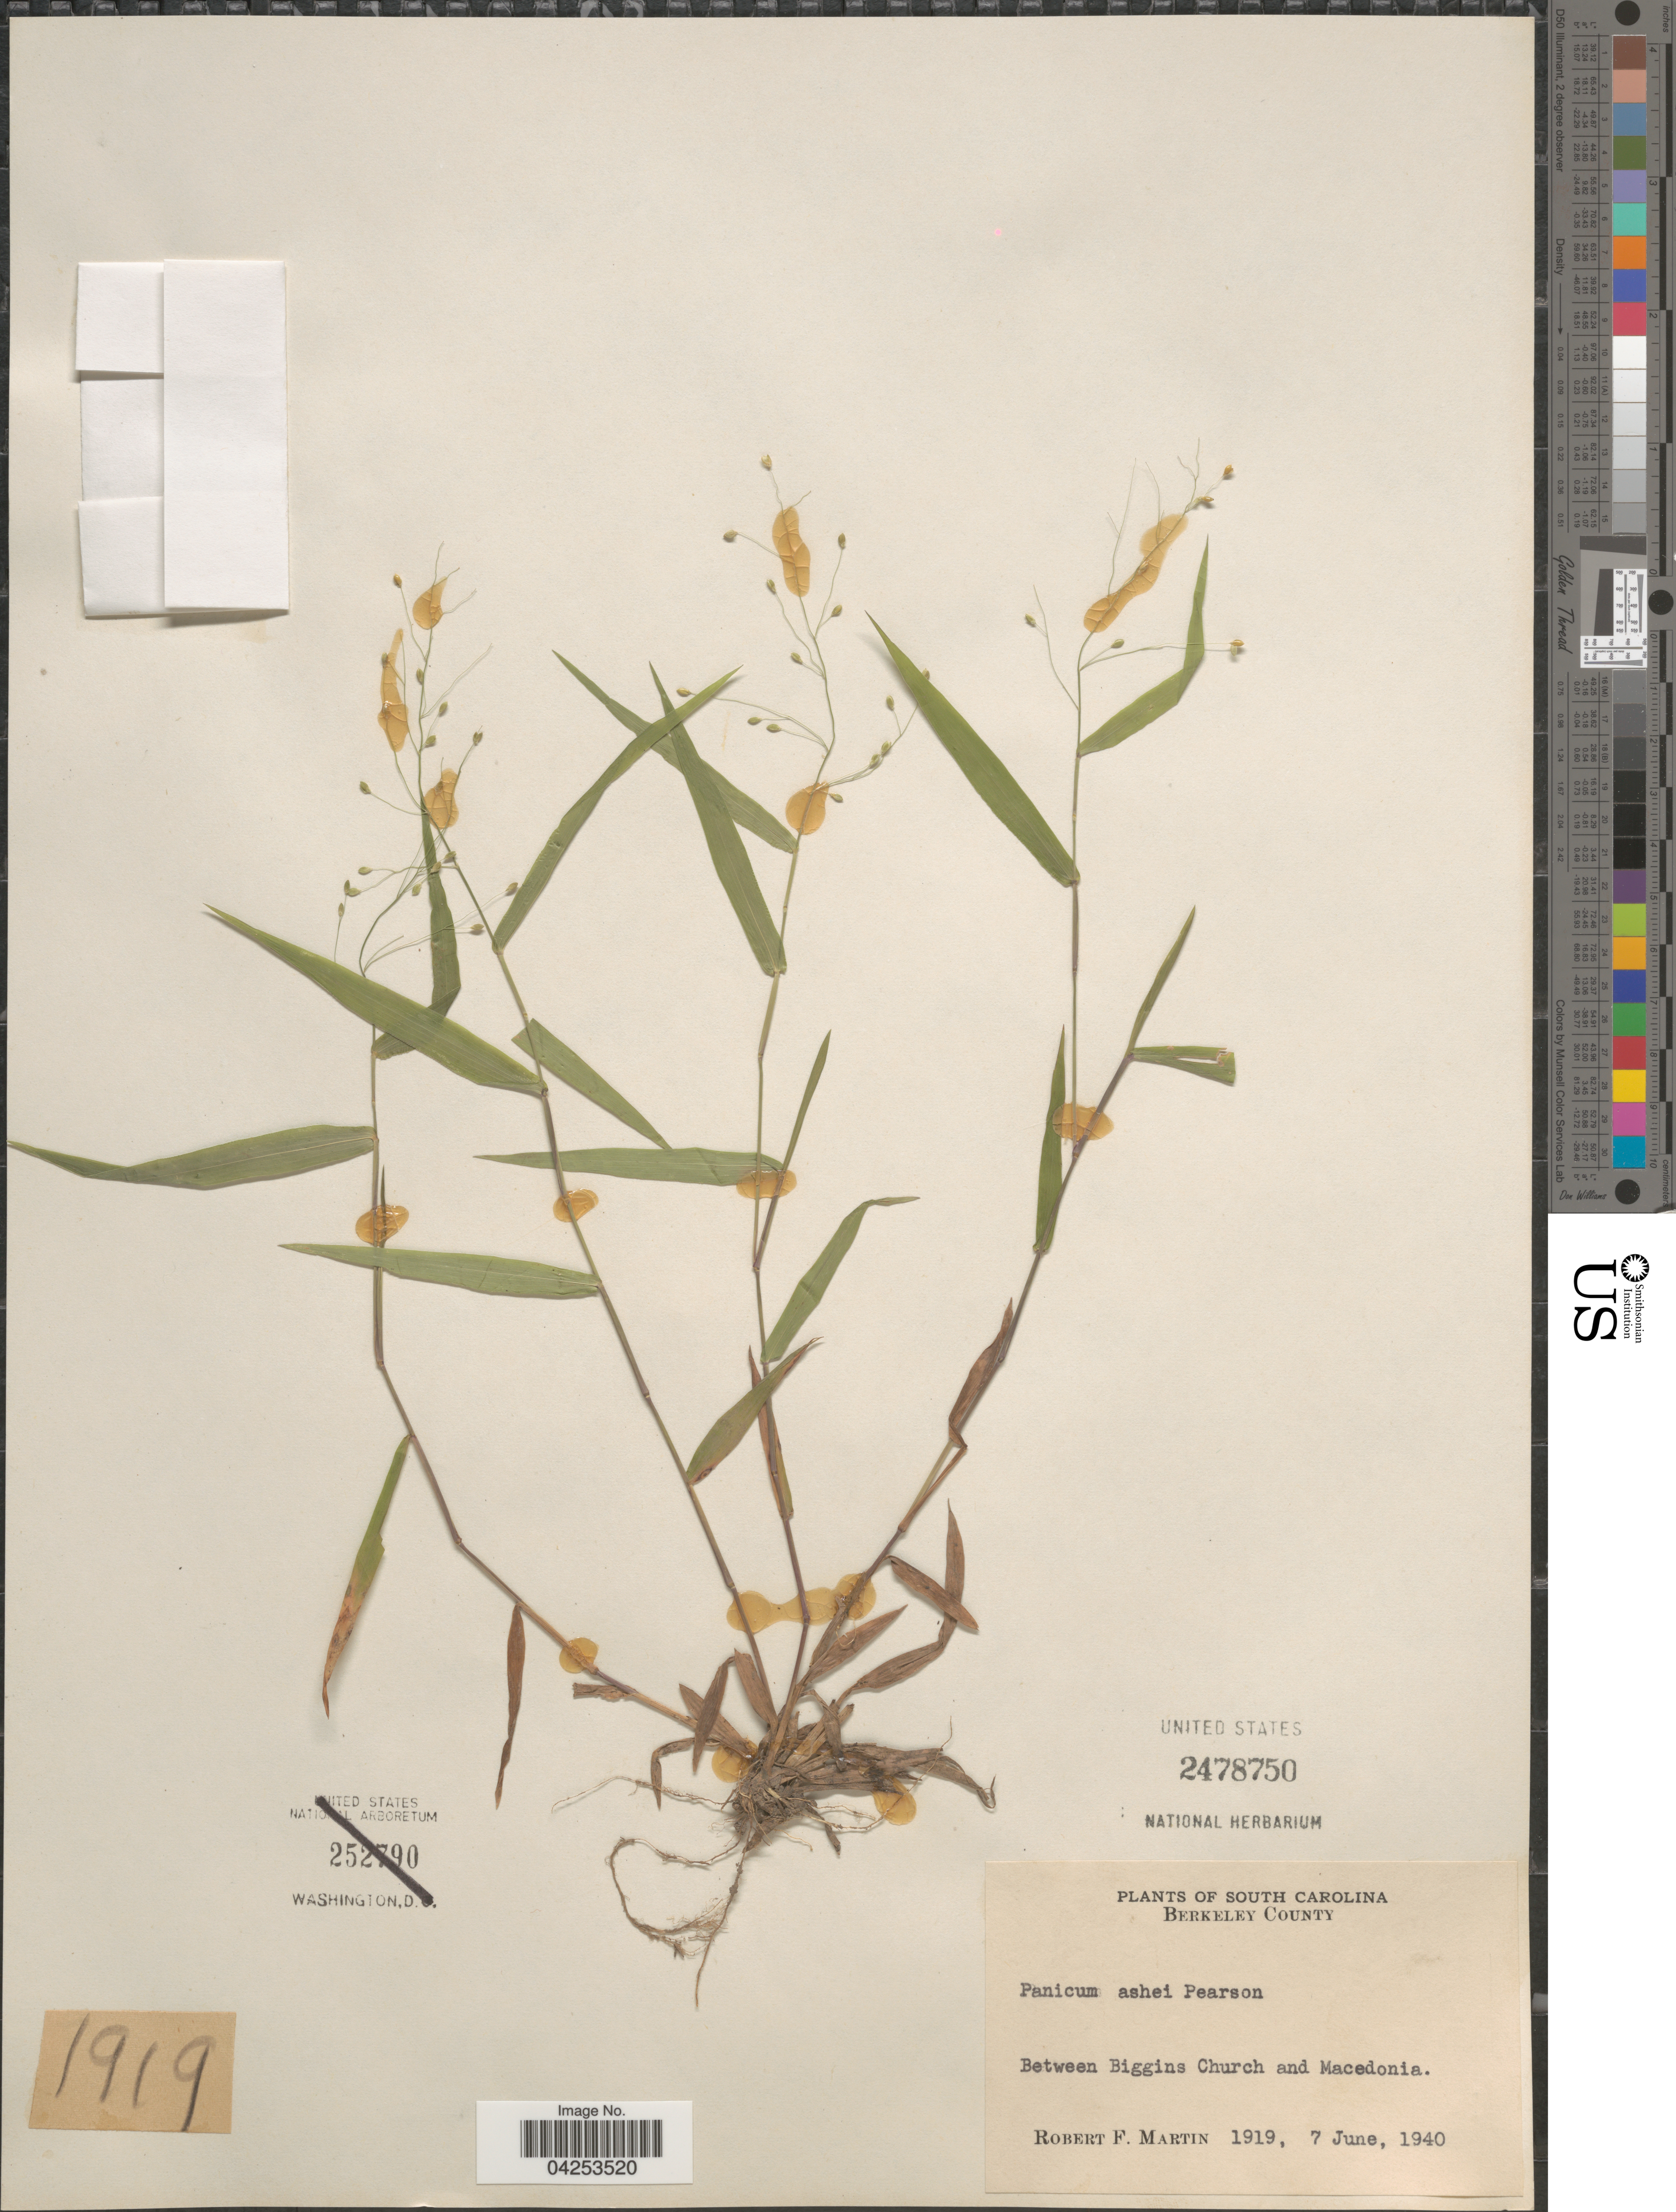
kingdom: Plantae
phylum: Tracheophyta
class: Liliopsida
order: Poales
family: Poaceae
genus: Dichanthelium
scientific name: Dichanthelium commutatum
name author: (Schult.) Gould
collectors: R. F. Martin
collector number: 1919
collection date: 1940-06-07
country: United States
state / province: South Carolina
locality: Berkeley County. Between Biggins Church and Macedonia.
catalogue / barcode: US 2478750